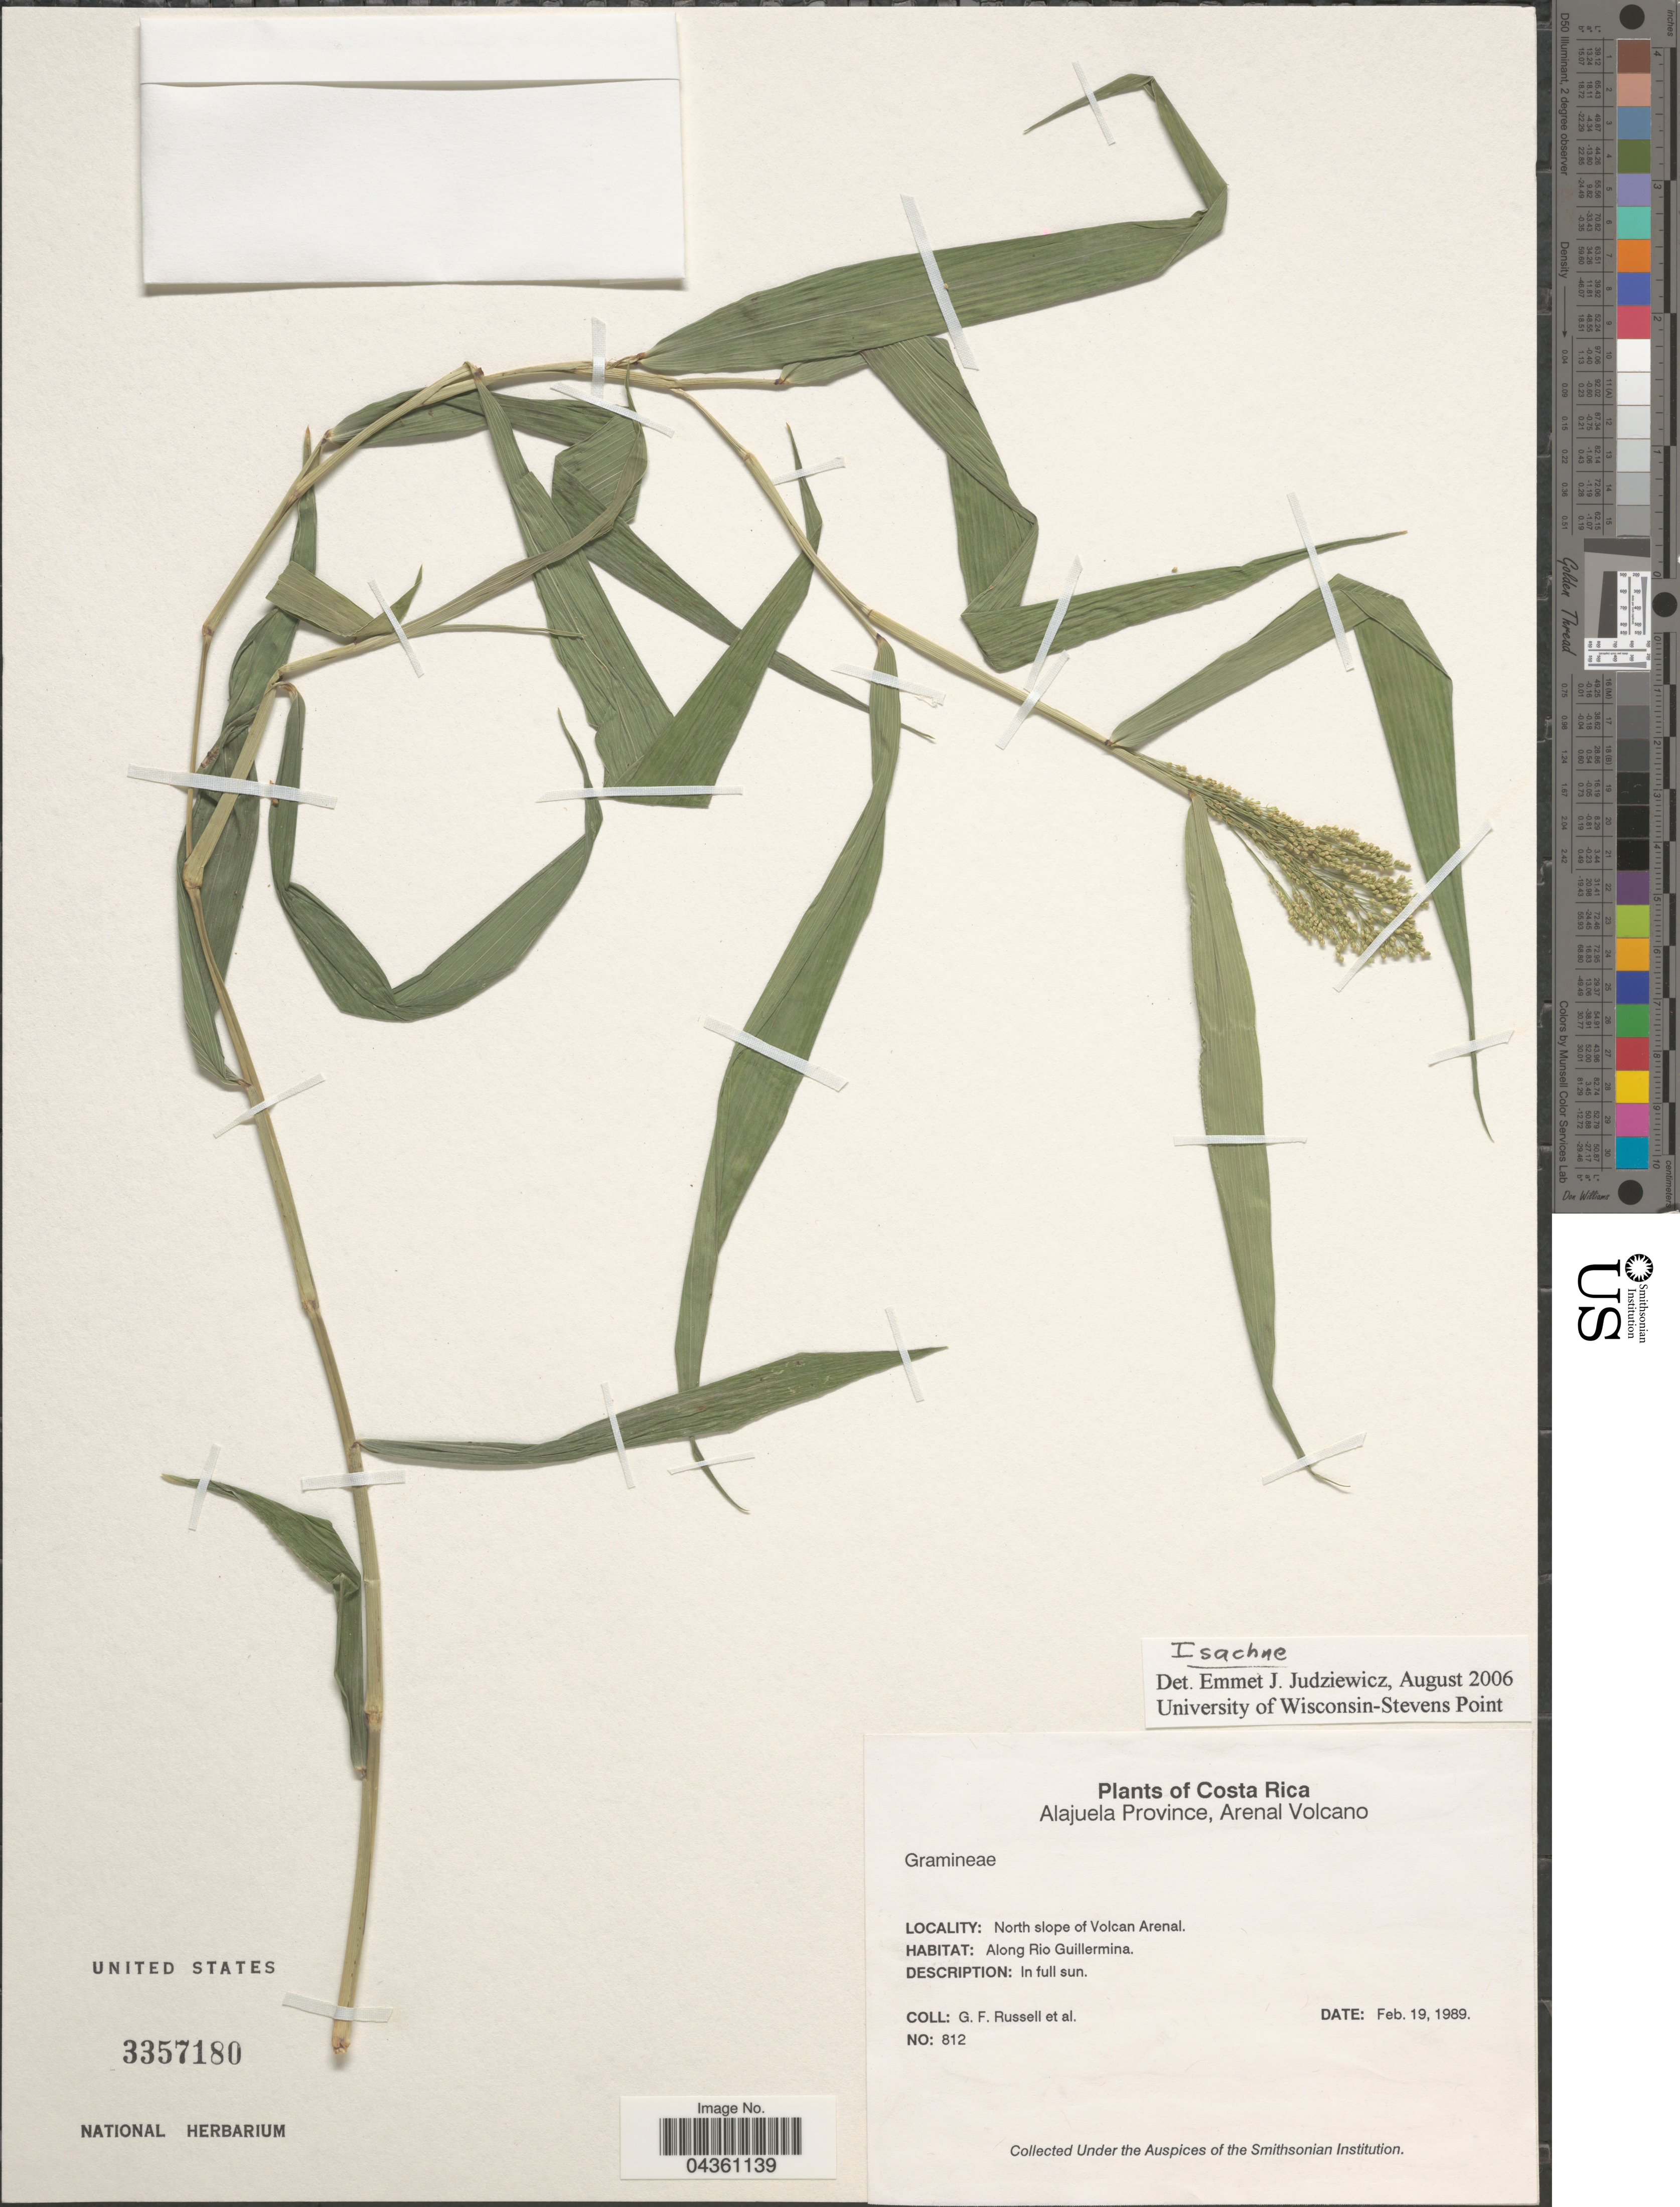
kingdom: Plantae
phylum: Tracheophyta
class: Liliopsida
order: Poales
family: Poaceae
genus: Isachne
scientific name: Isachne sp.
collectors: G. Russell & et al.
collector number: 812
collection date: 1989-02-19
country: Costa Rica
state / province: Alajuela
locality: Arenal Volcano. North slope of Volcan Arenal. Along Rio Guillermina.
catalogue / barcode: US 3357180